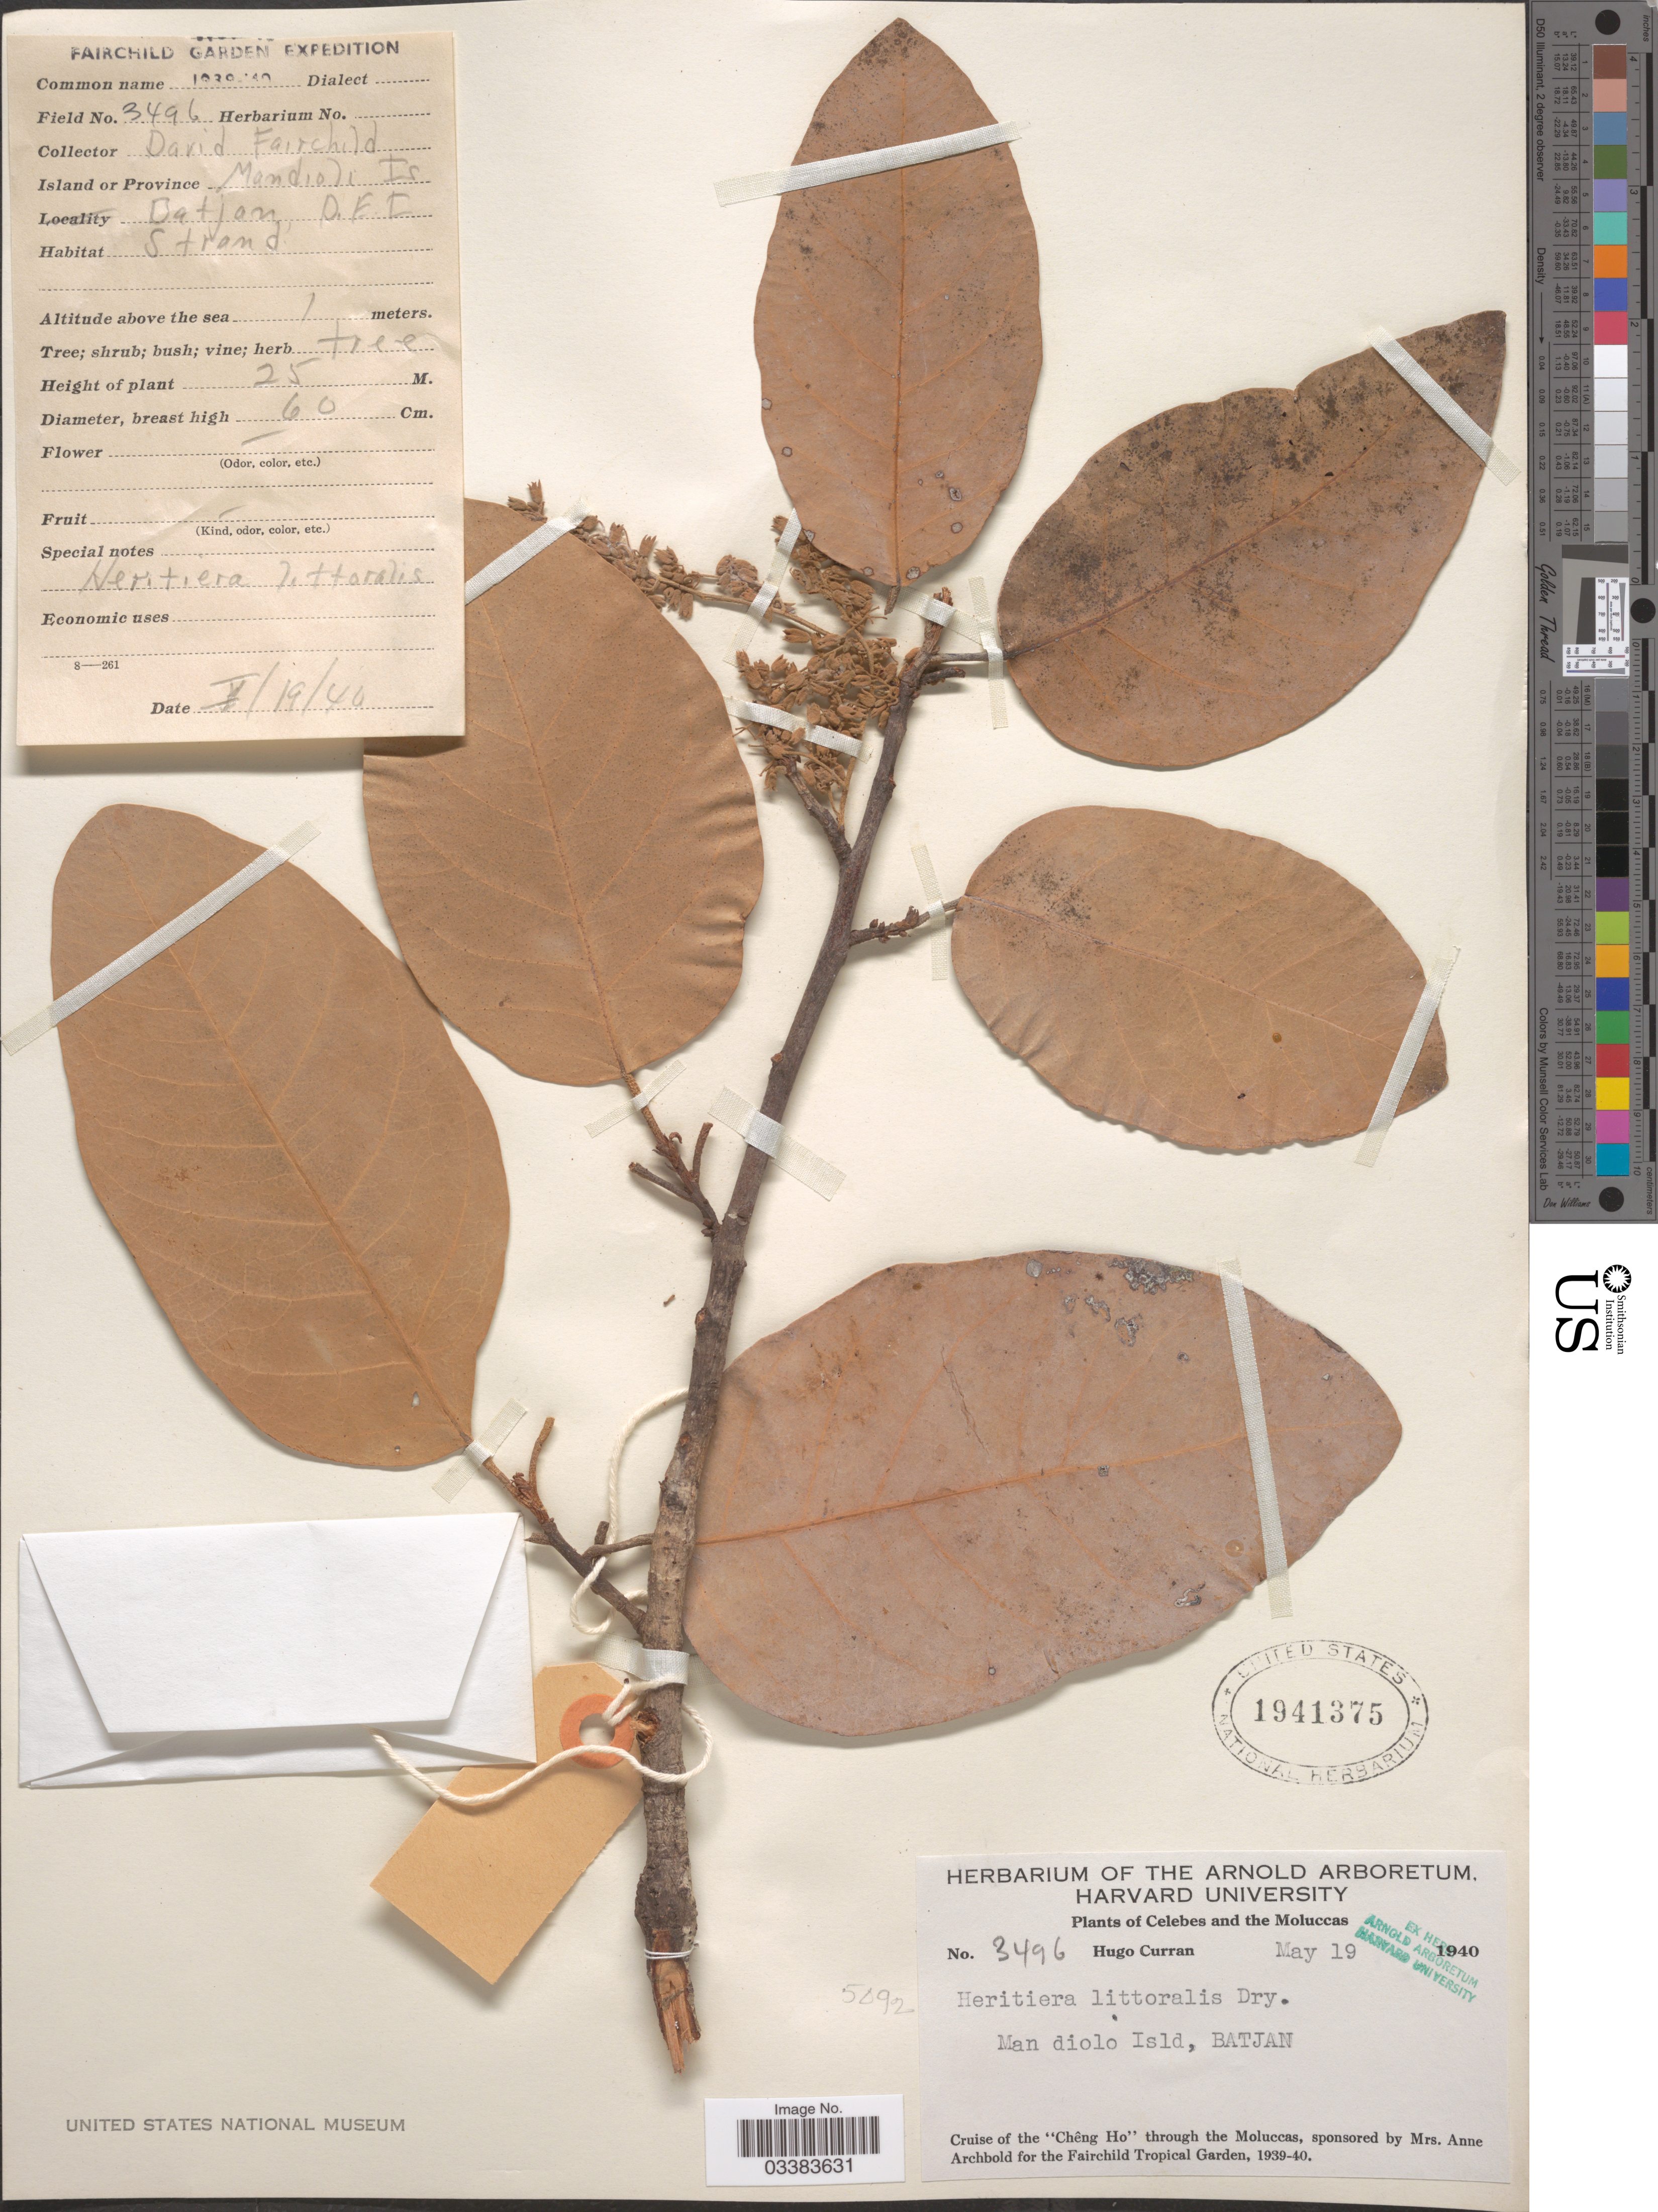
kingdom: Plantae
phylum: Tracheophyta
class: Magnoliopsida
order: Malvales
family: Malvaceae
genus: Heritiera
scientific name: Heritiera littoralis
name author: Aiton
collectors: H. Curran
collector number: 3496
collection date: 1940-05-19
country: Indonesia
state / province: Maluku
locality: Celebes and the Moluccas. Man diolo Isld, Batjan.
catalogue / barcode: US 1941375